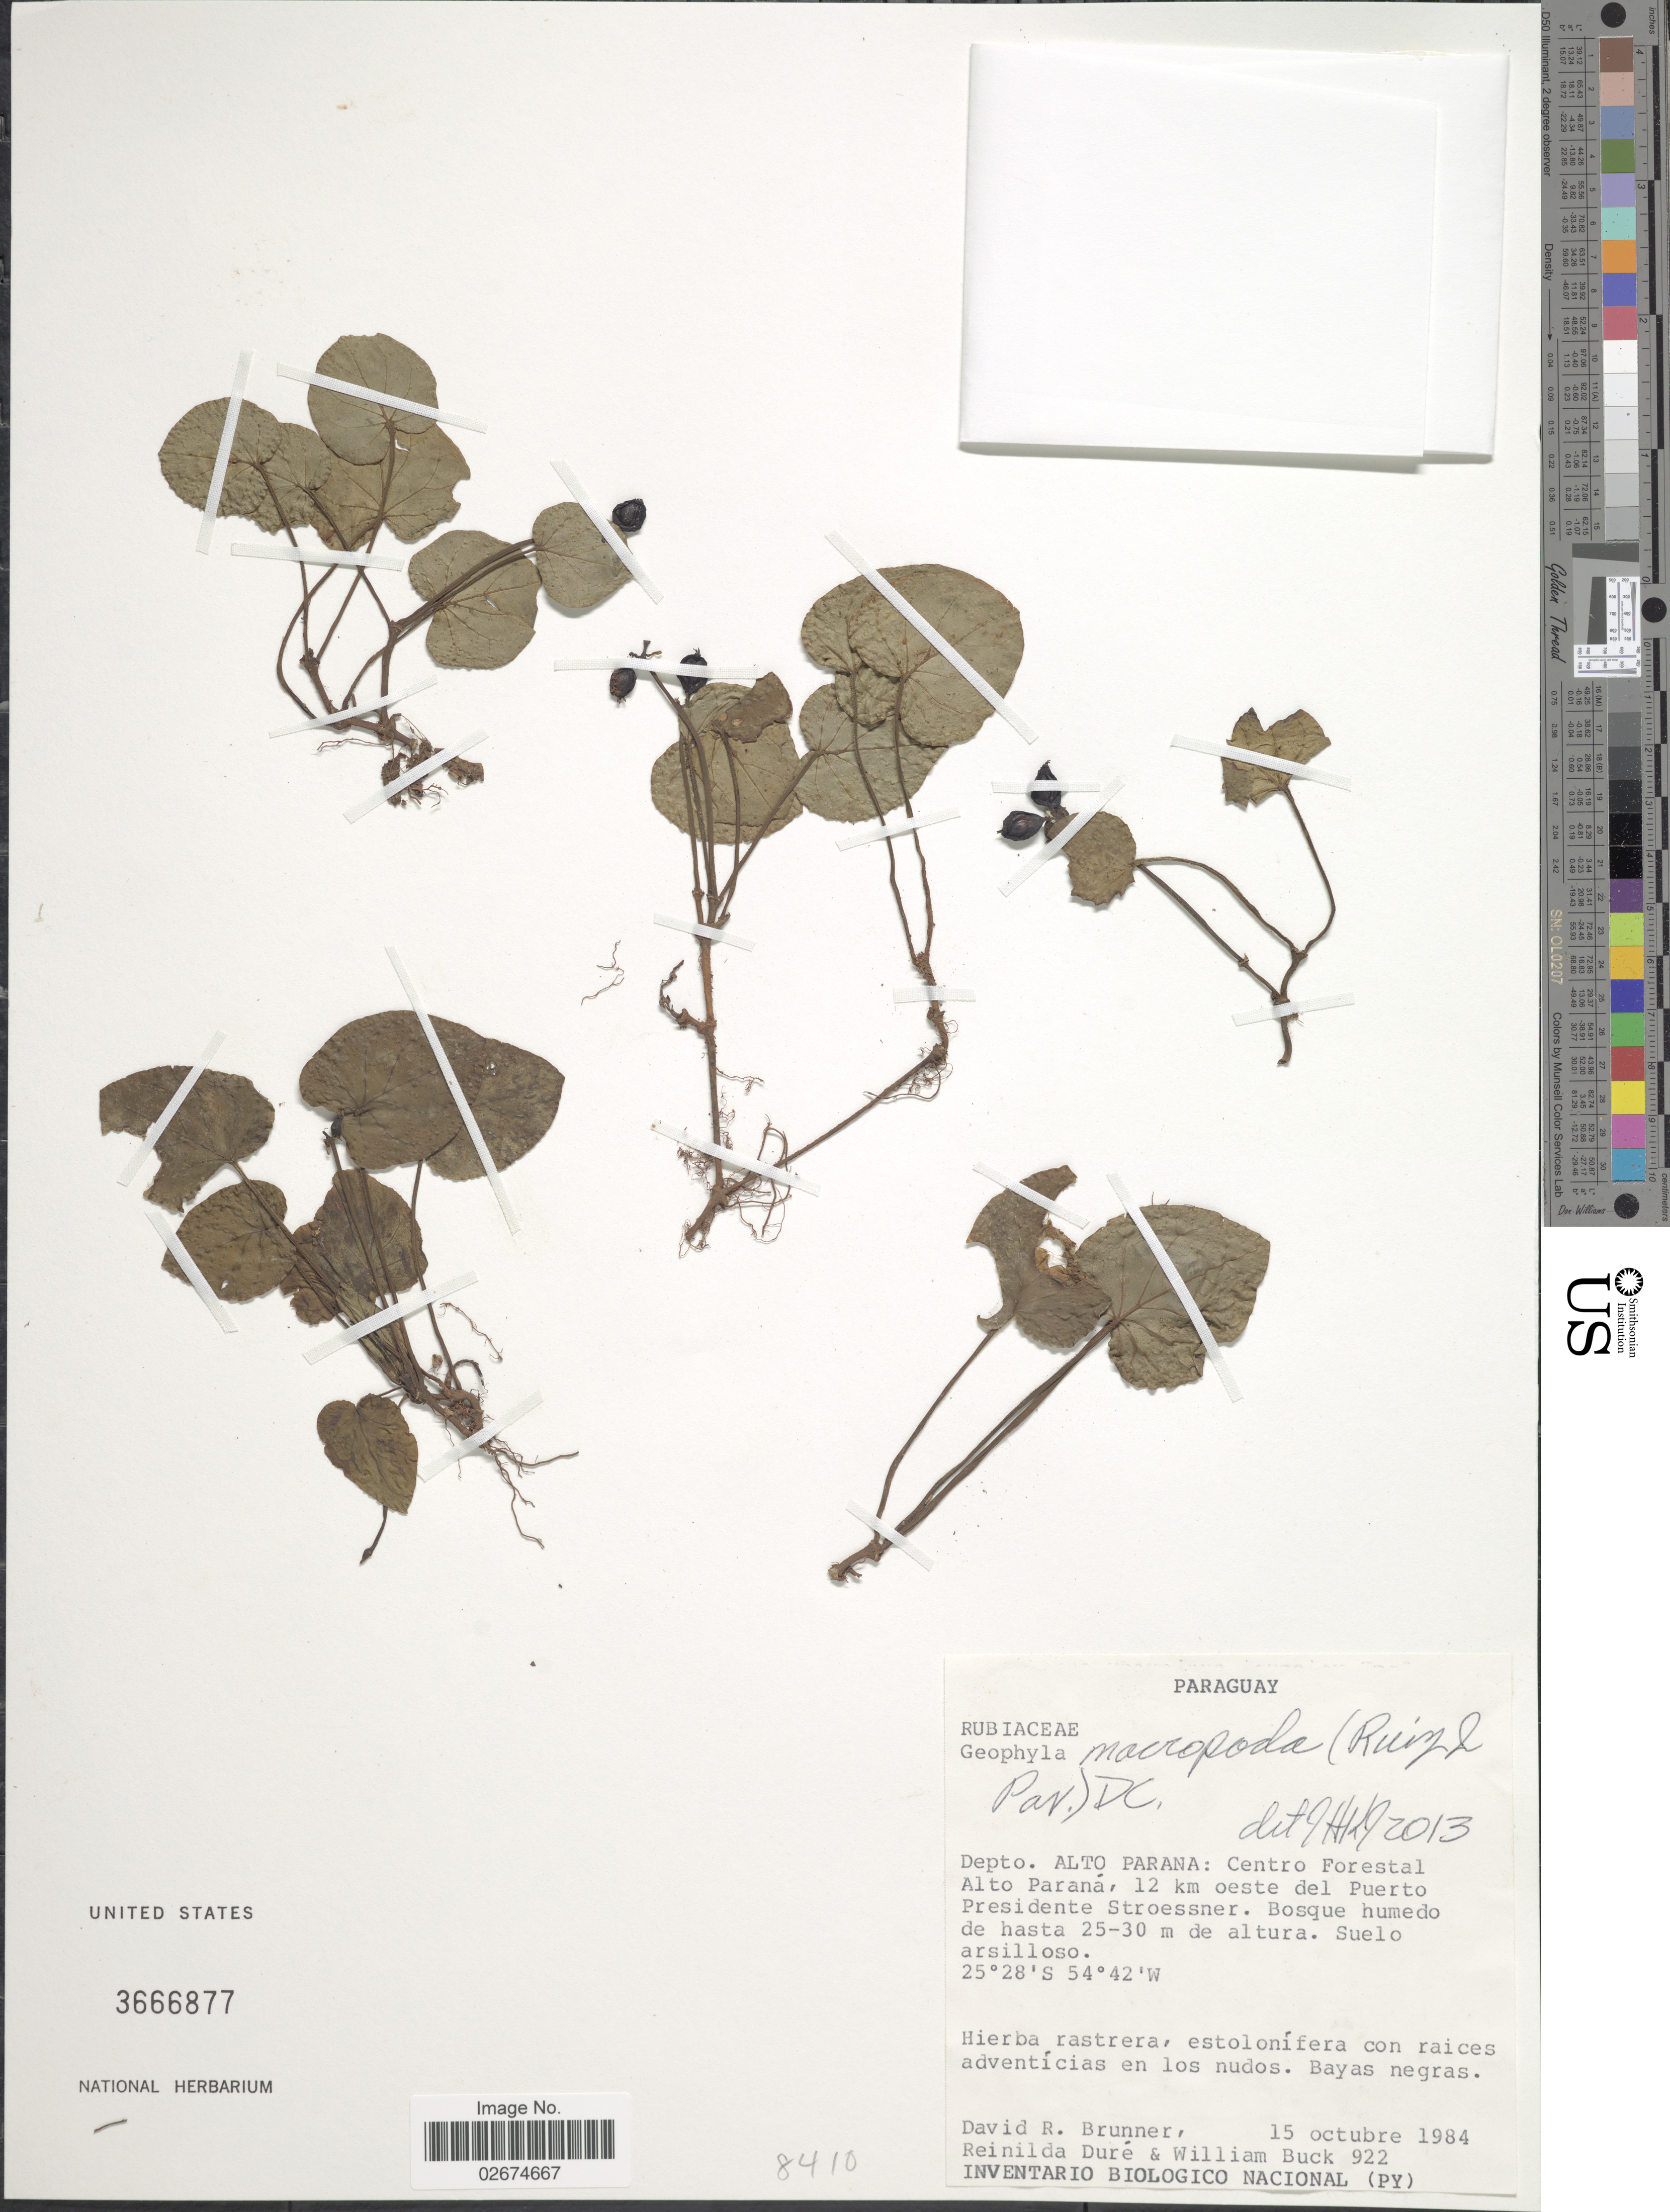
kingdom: Plantae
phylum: Tracheophyta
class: Magnoliopsida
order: Gentianales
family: Rubiaceae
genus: Geophila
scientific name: Geophila macropoda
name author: (Ruiz & Pav.) DC.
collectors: D. R. Brunner, R. Duré & W. Buck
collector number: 922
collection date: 1984-10-15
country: Paraguay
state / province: Alto Parana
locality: Depto. Alto Parana: Centro Forestal Alto Parana, 12 km oeste del Puerto Presidente Stroessner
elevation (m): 25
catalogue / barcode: US 3666877